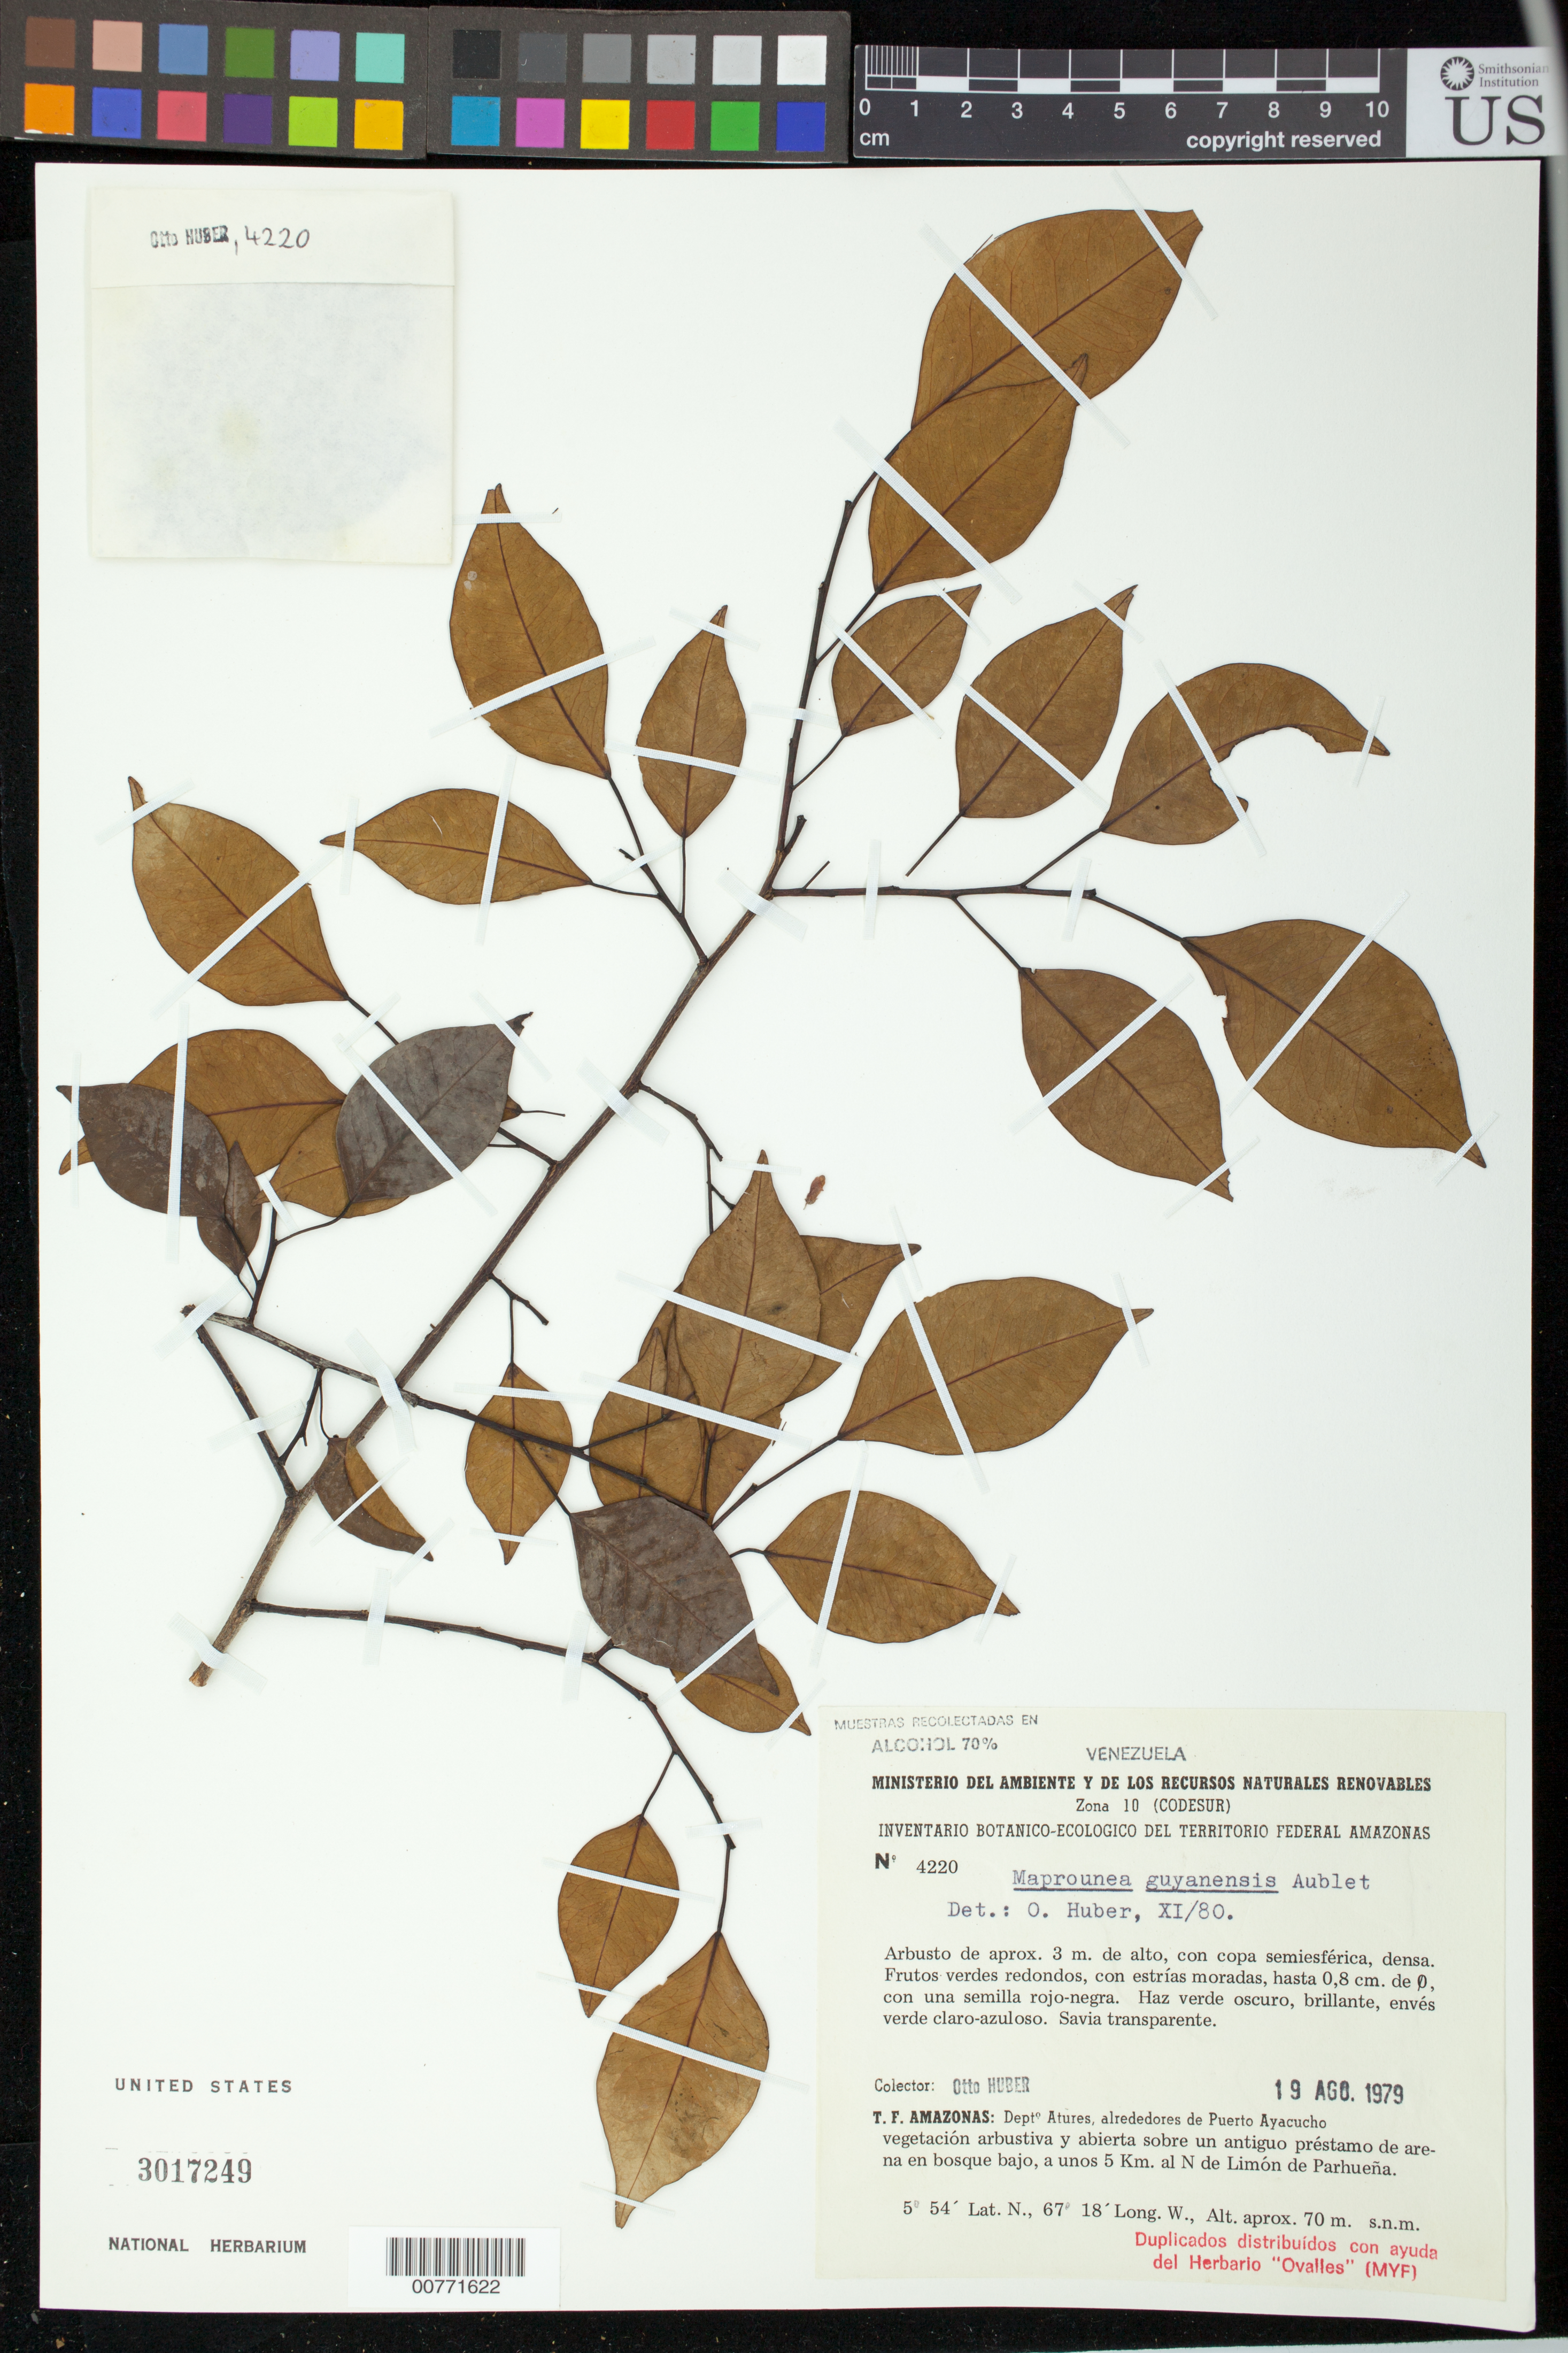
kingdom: Plantae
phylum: Tracheophyta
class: Magnoliopsida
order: Malpighiales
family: Euphorbiaceae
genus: Maprounea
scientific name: Maprounea guianensis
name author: Aubl.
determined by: Huber, Otto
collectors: O. Huber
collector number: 4220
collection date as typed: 19-Aug-79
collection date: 1979-08-19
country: Venezuela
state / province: Amazonas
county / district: Atures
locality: Puerto Ayacucho, 5 km N de Limón de Parhueña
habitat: Vegetación arbustiva y abierta sobre un antiguo prestamo de arena en bosque bajo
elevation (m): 70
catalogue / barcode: US 3017249